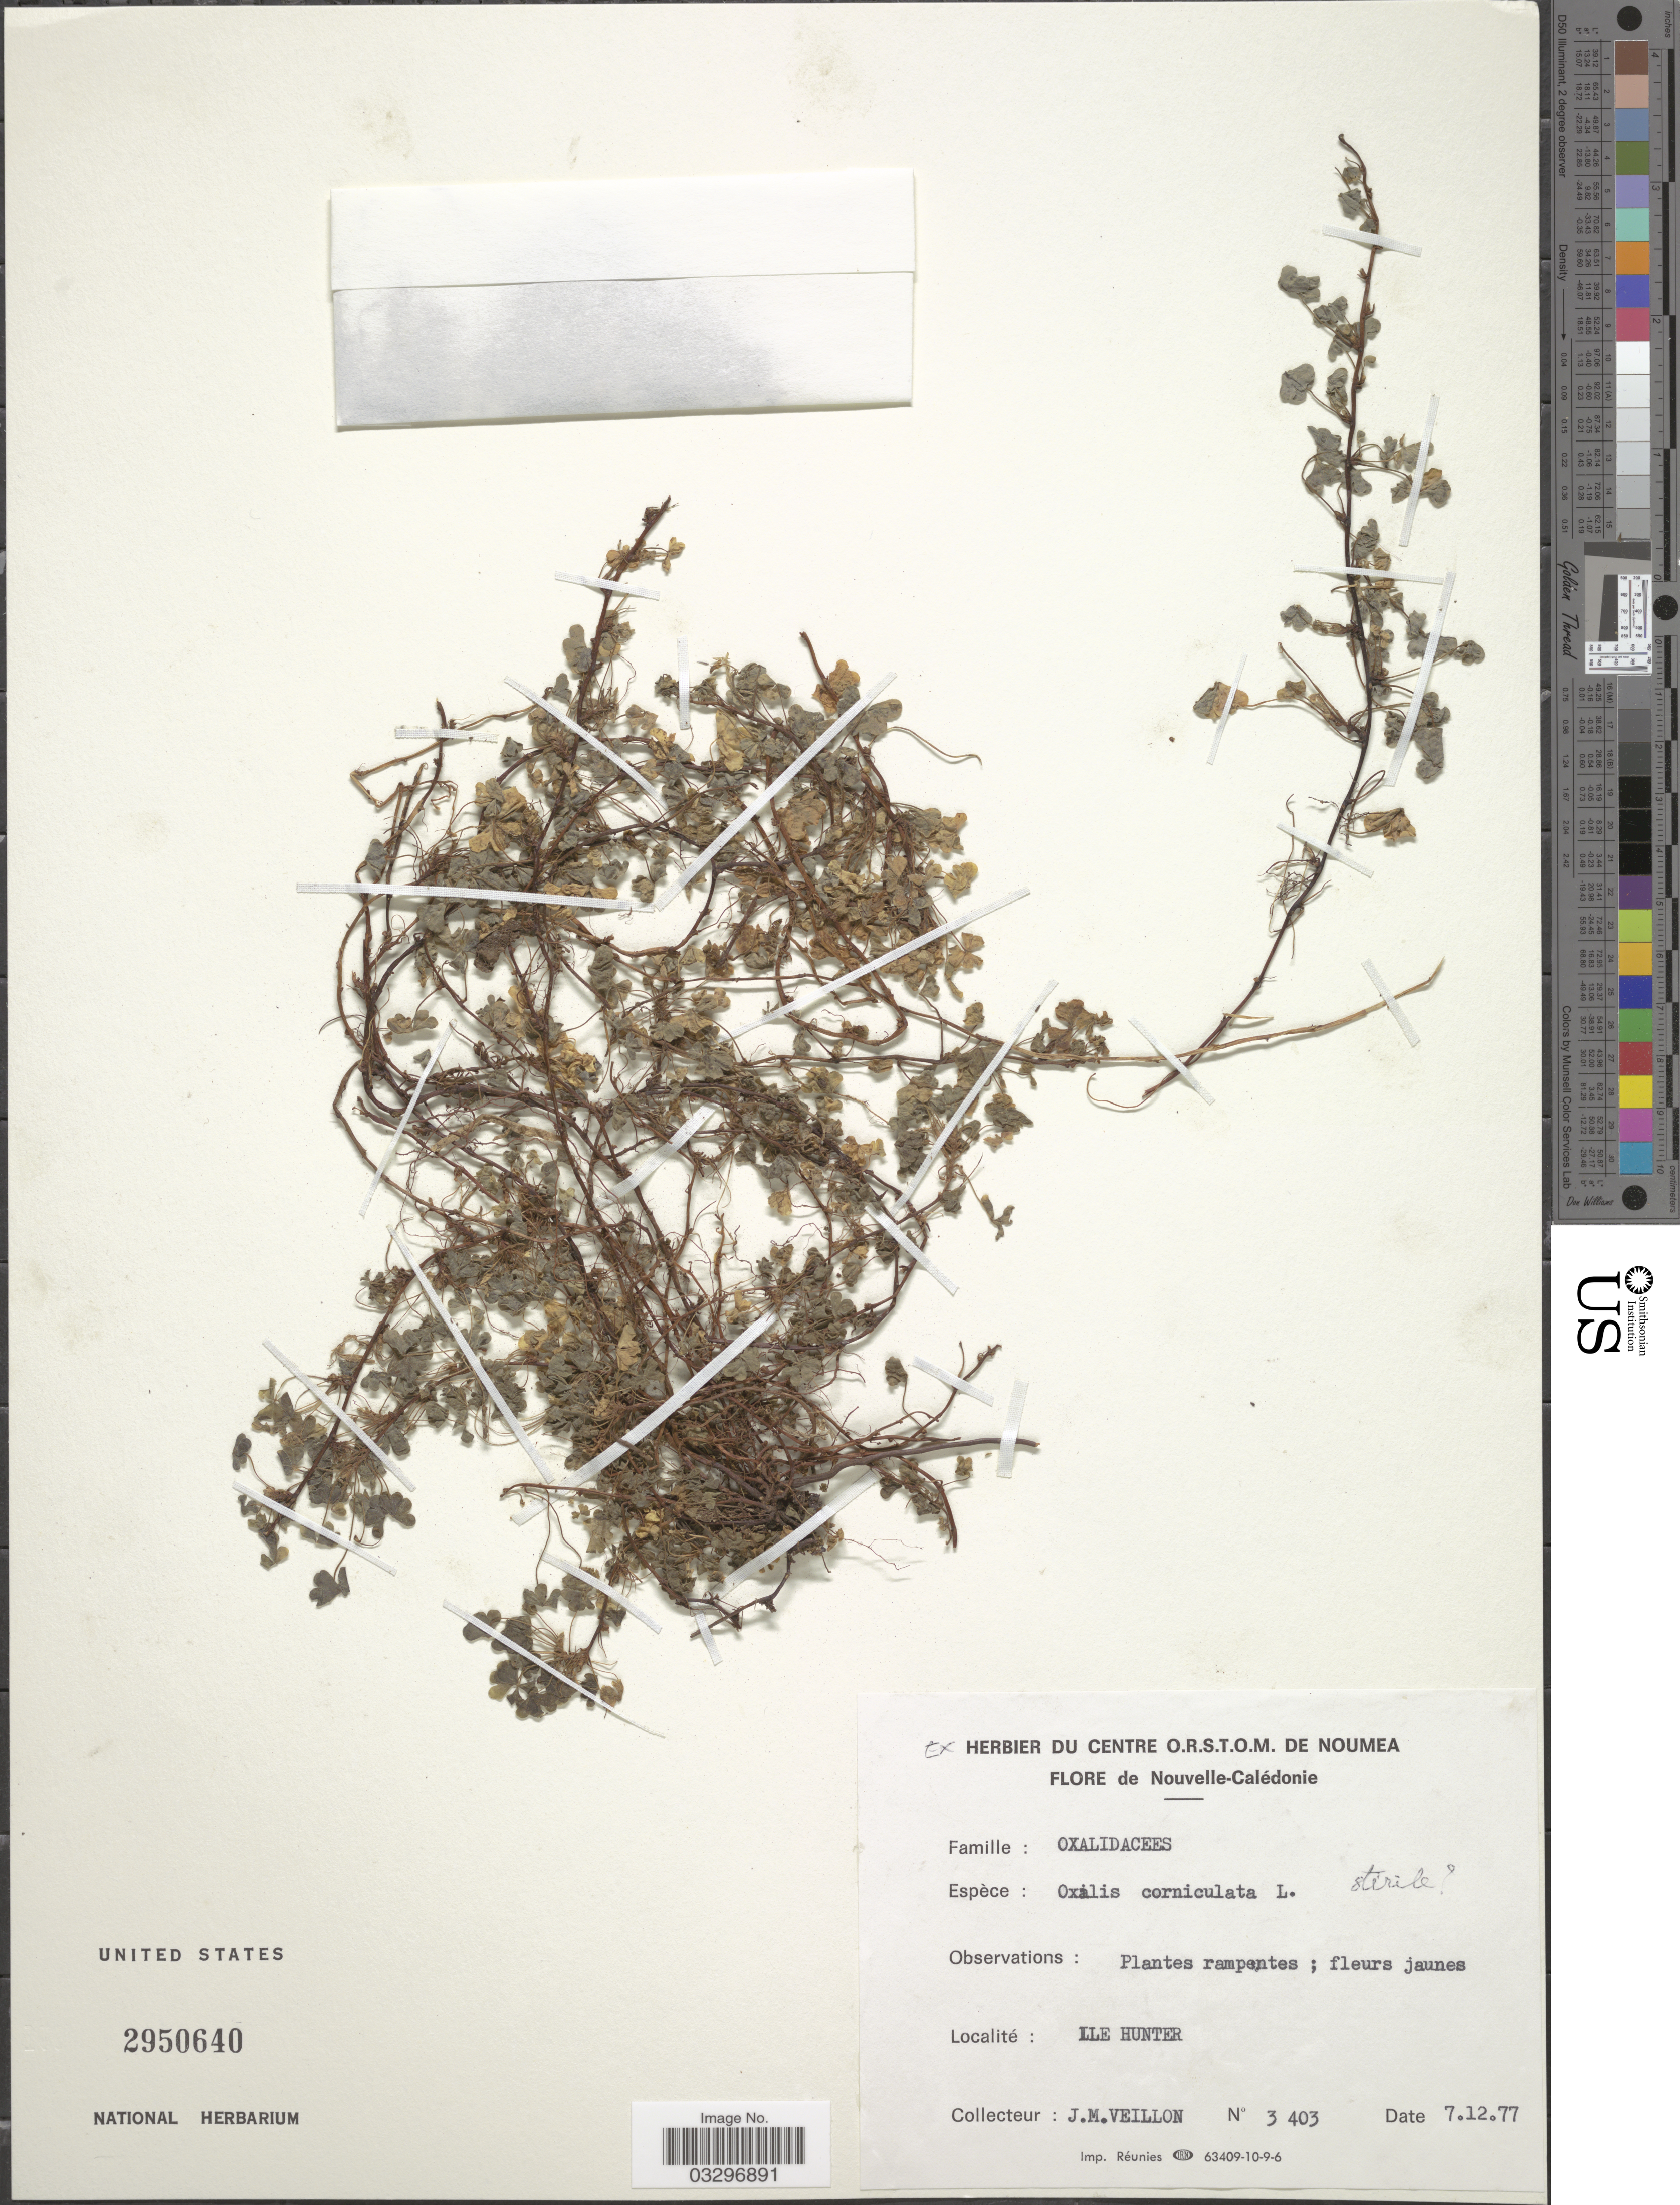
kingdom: Plantae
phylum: Tracheophyta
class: Magnoliopsida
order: Oxalidales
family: Oxalidaceae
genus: Oxalis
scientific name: Oxalis corniculata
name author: L.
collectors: J. Veillon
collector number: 3403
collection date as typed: Transcribed d/m/y: 7/12/77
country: New Caledonia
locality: Nouvelle Calédonie. Ile Hunter.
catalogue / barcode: US 2950640